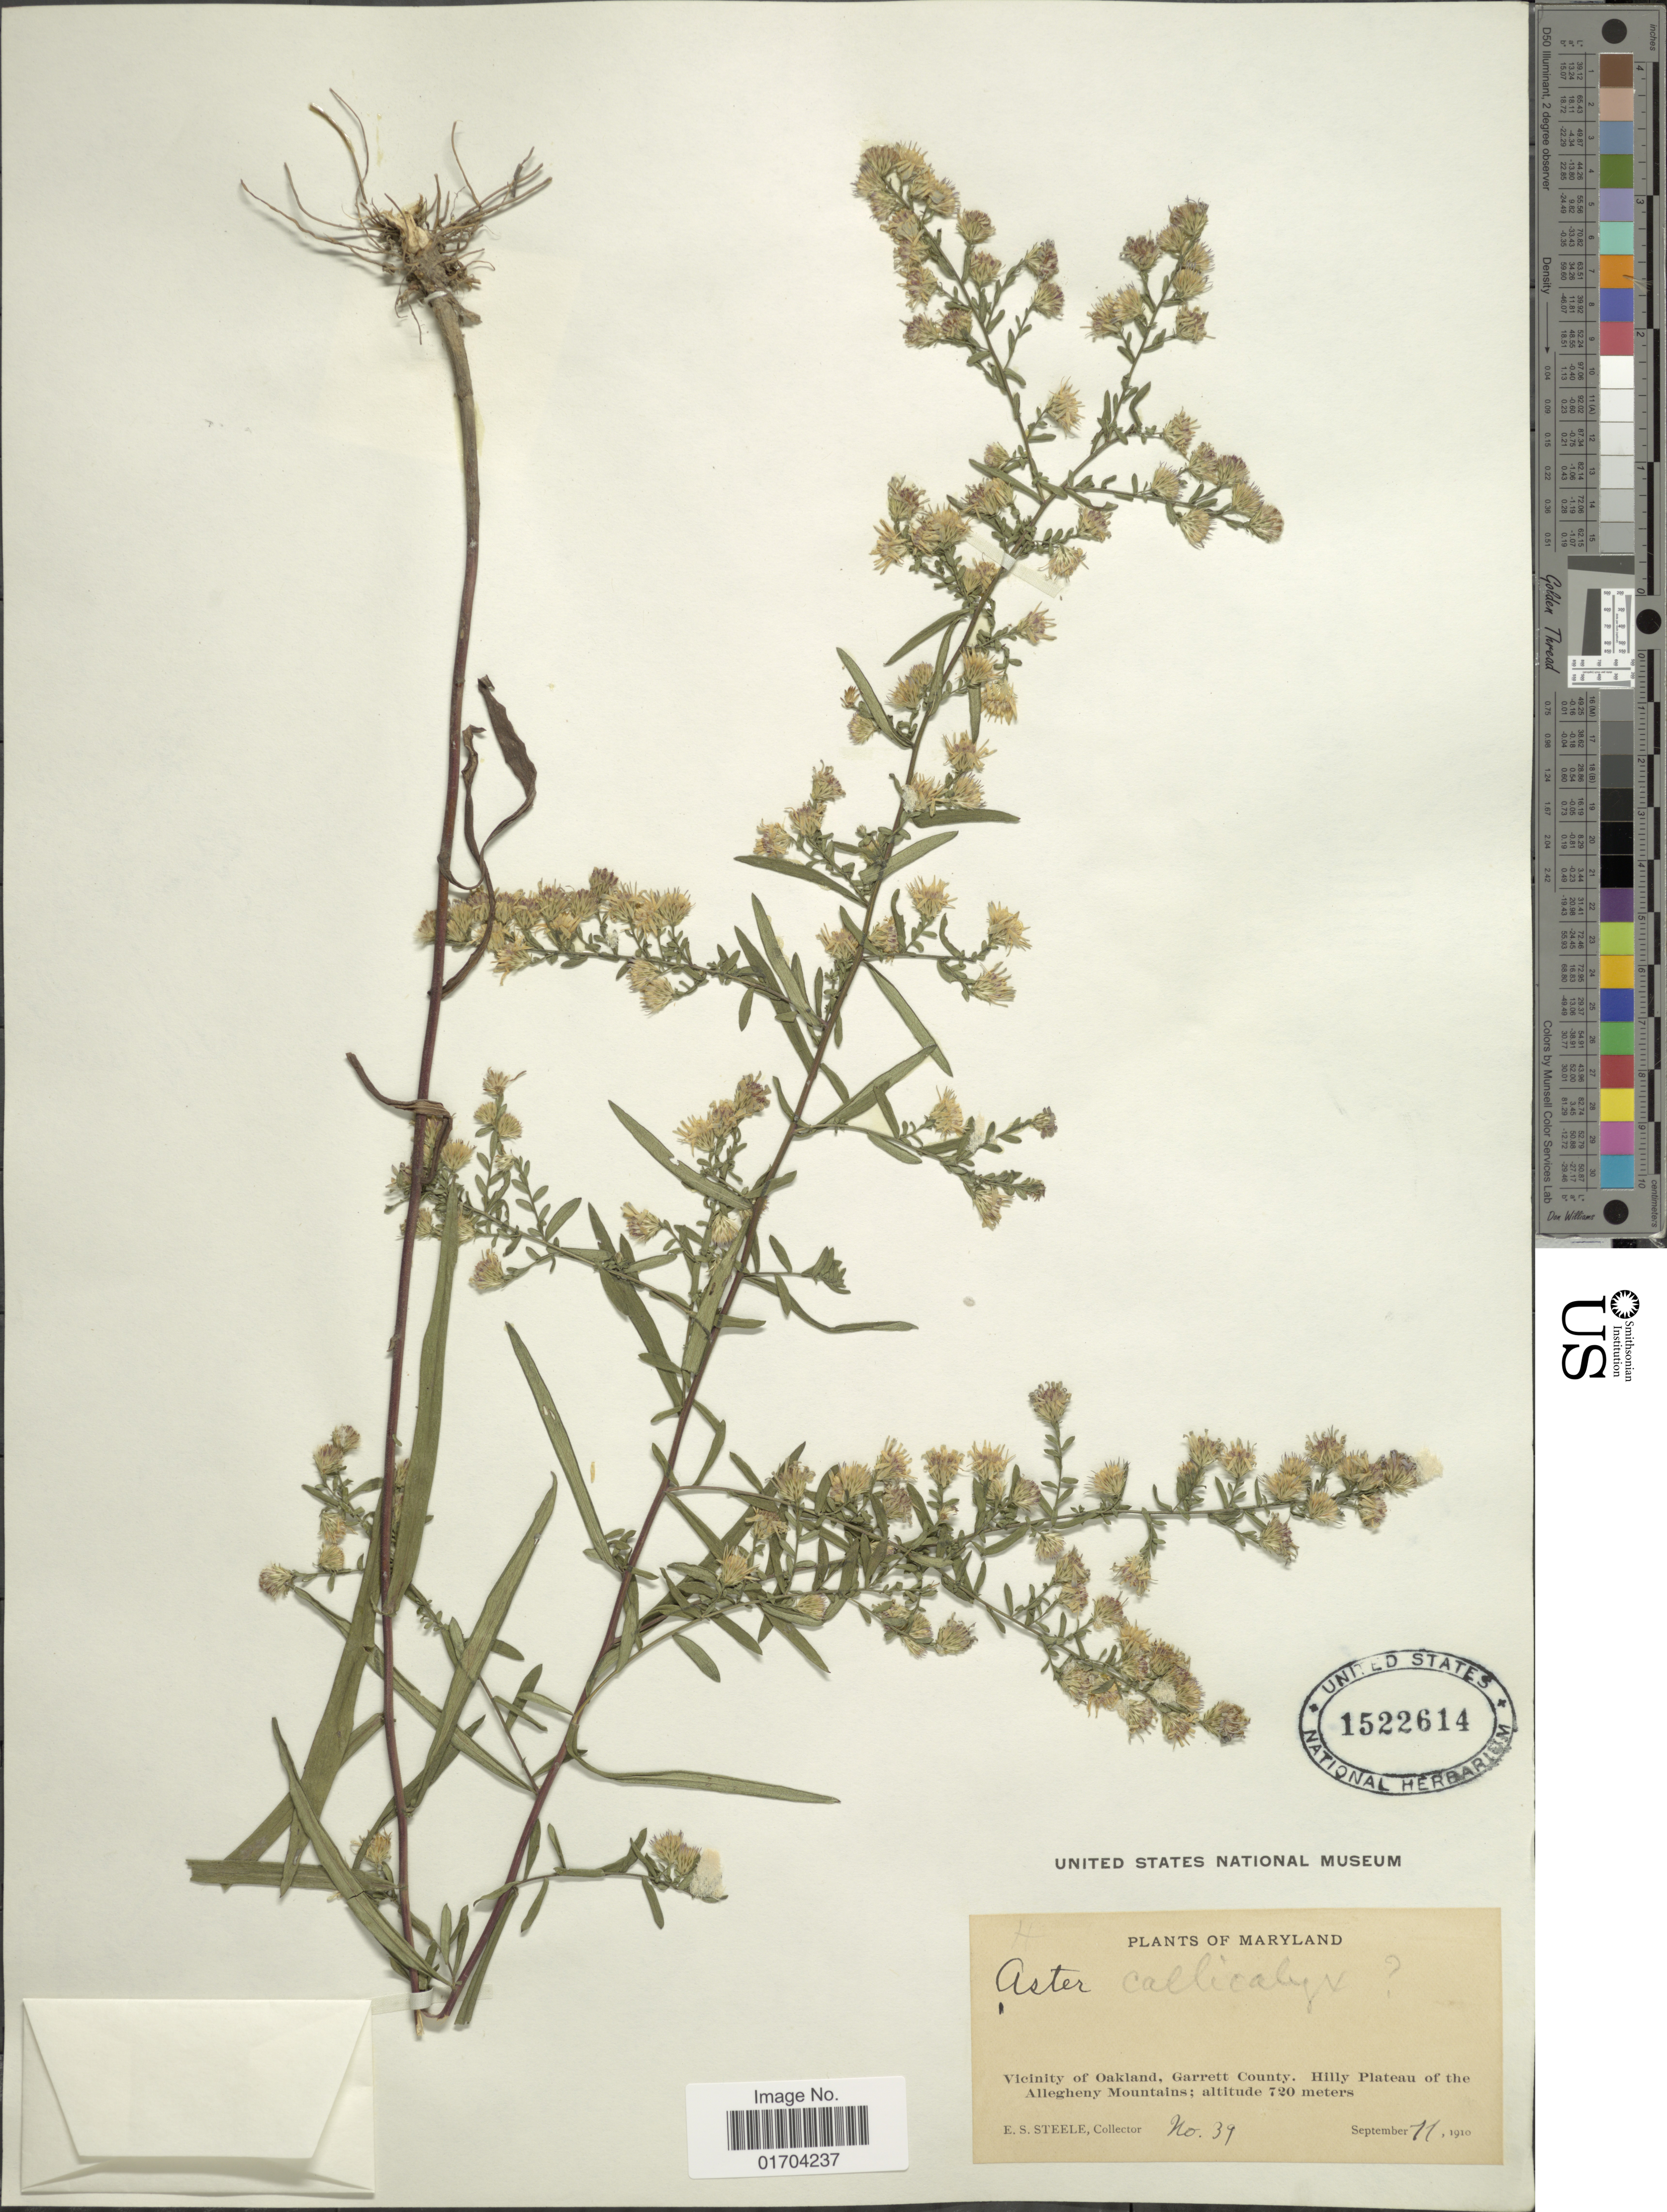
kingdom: Plantae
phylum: Tracheophyta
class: Magnoliopsida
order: Asterales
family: Asteraceae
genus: Symphyotrichum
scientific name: Symphyotrichum sp.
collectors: E. Steele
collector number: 39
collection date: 1910-09-11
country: United States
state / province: Maryland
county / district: Garrett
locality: Vicinity of Oakland, Garrett County. Hilly Plateau of the Allegheny Mountains.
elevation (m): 720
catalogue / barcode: US 1522614